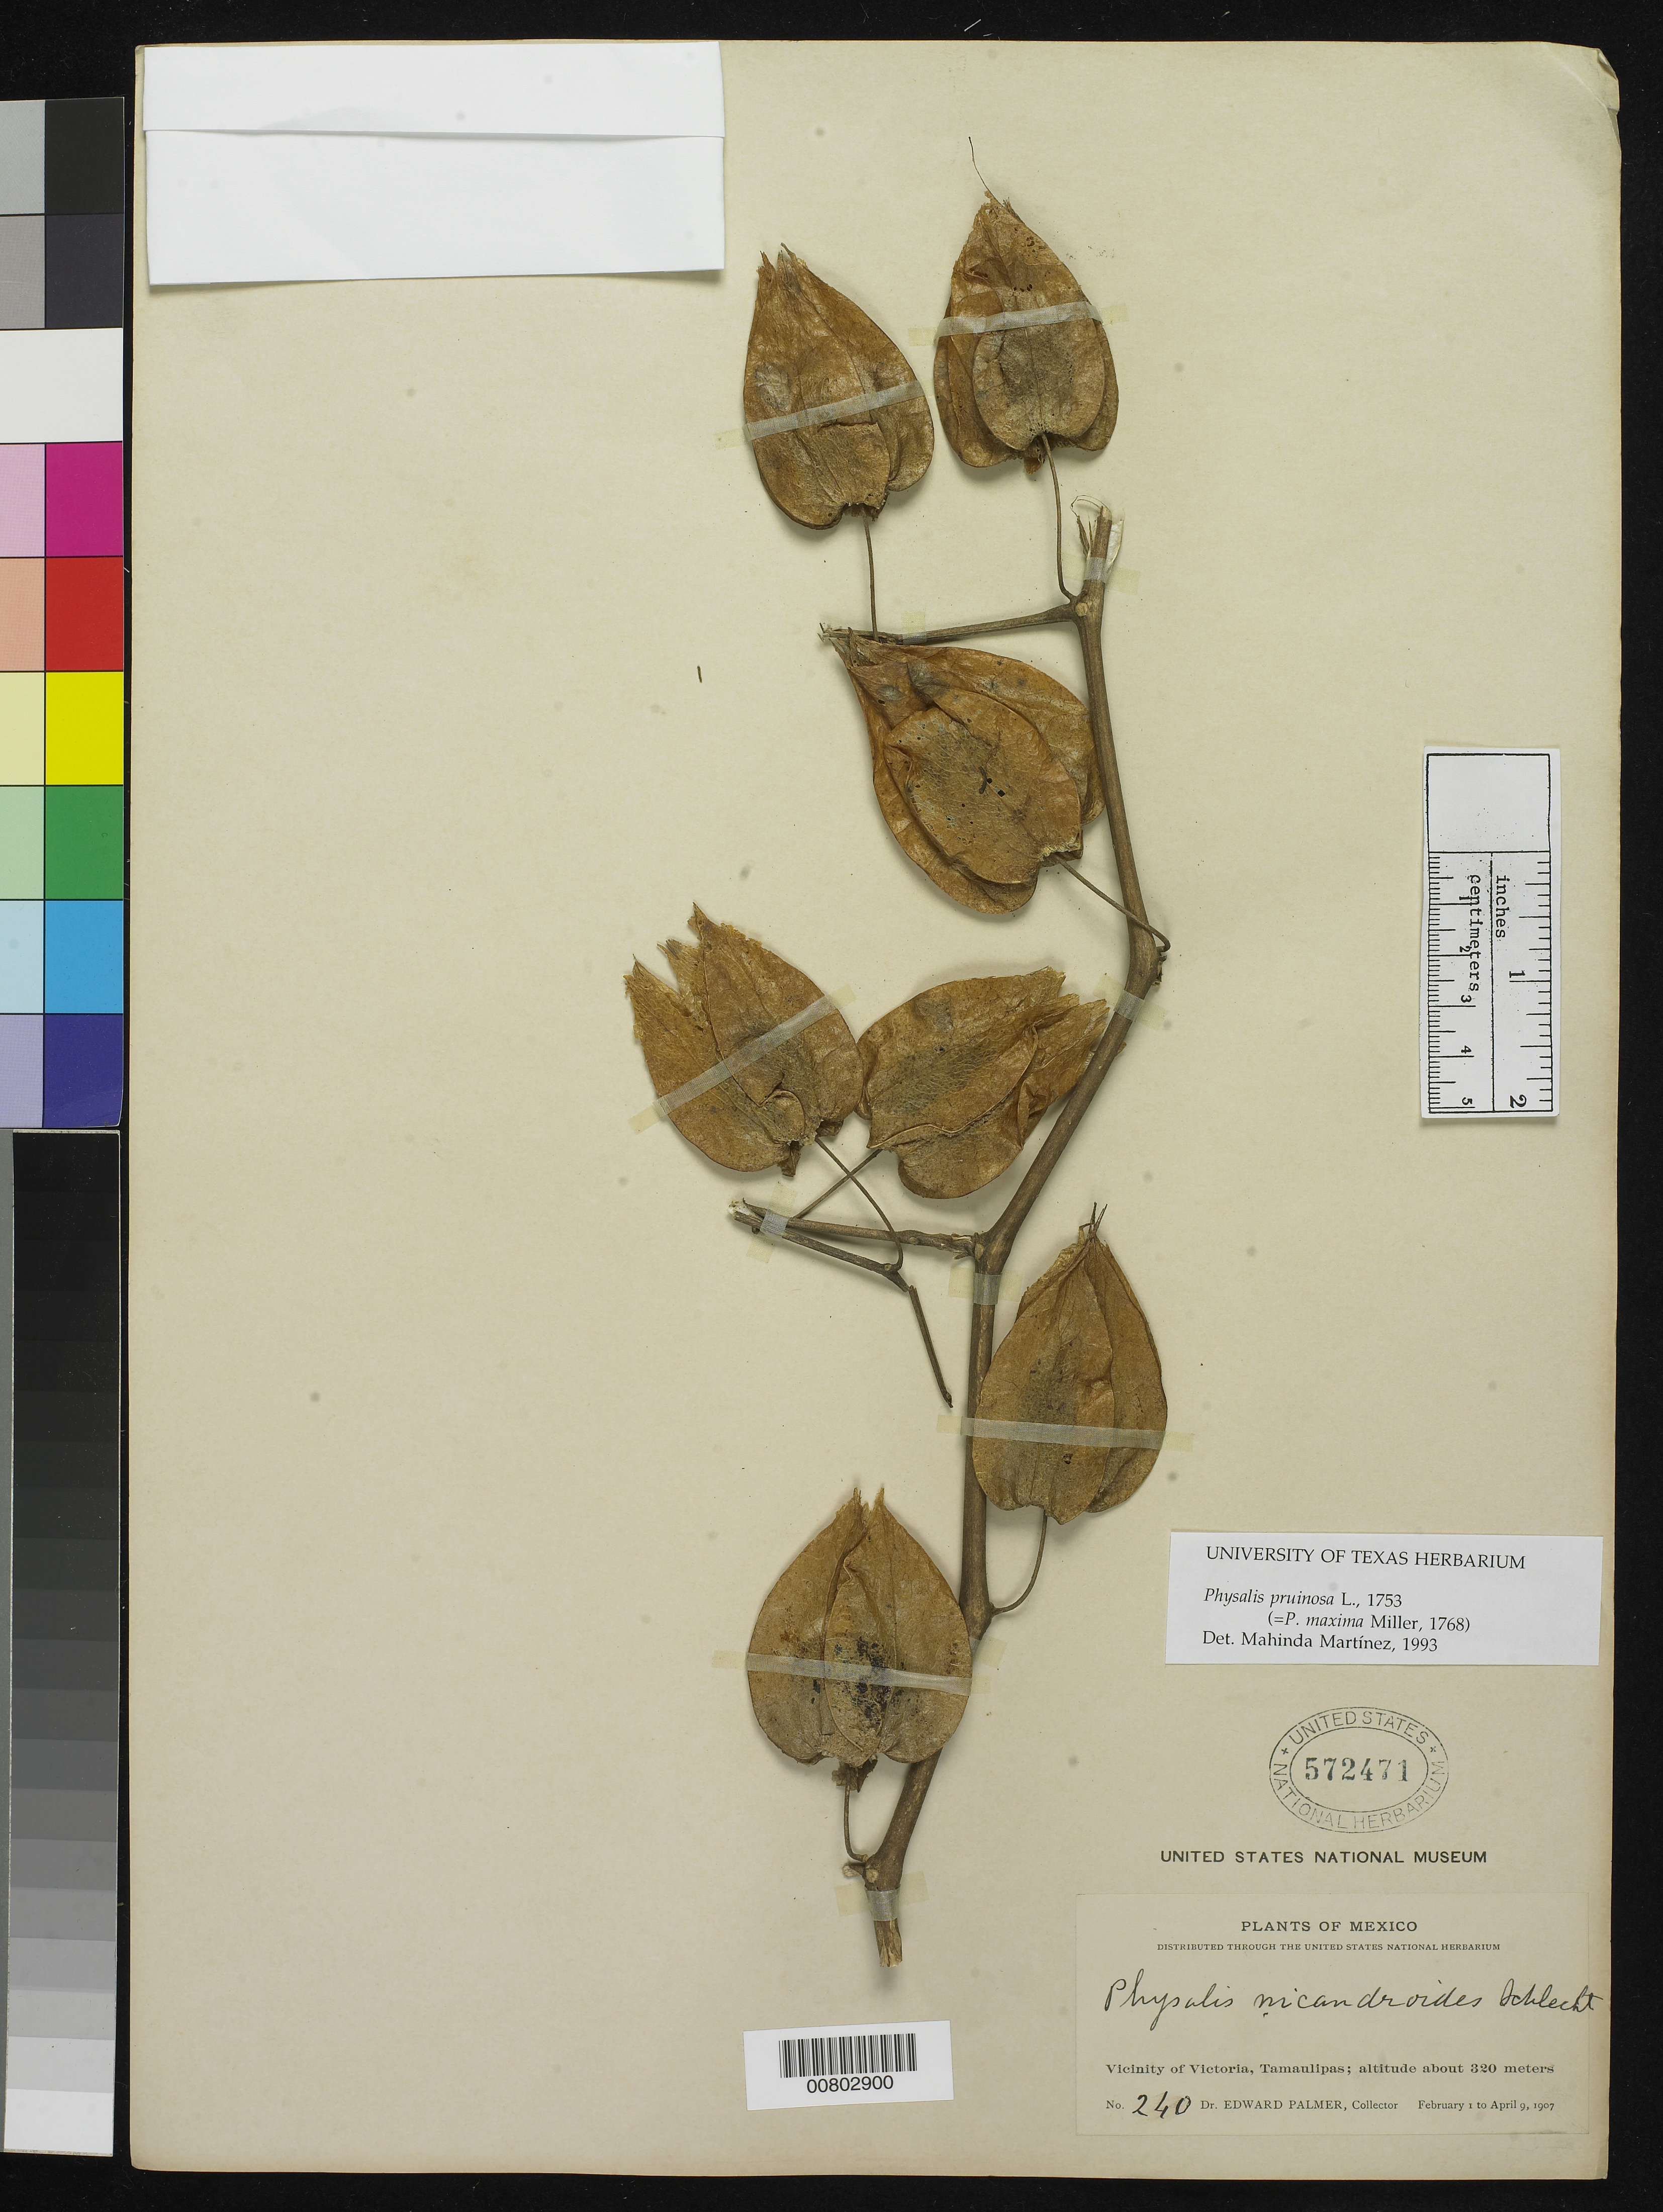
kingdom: Plantae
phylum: Tracheophyta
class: Magnoliopsida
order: Solanales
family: Solanaceae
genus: Physalis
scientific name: Physalis pruinosa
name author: L.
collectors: E. Palmer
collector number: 240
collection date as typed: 01 Feb 1907 to 09 Apr 1907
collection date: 1907-02-01/1907-04-09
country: Mexico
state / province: Tamaulipas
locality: Vicinity of Victoria.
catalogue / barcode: US 572471